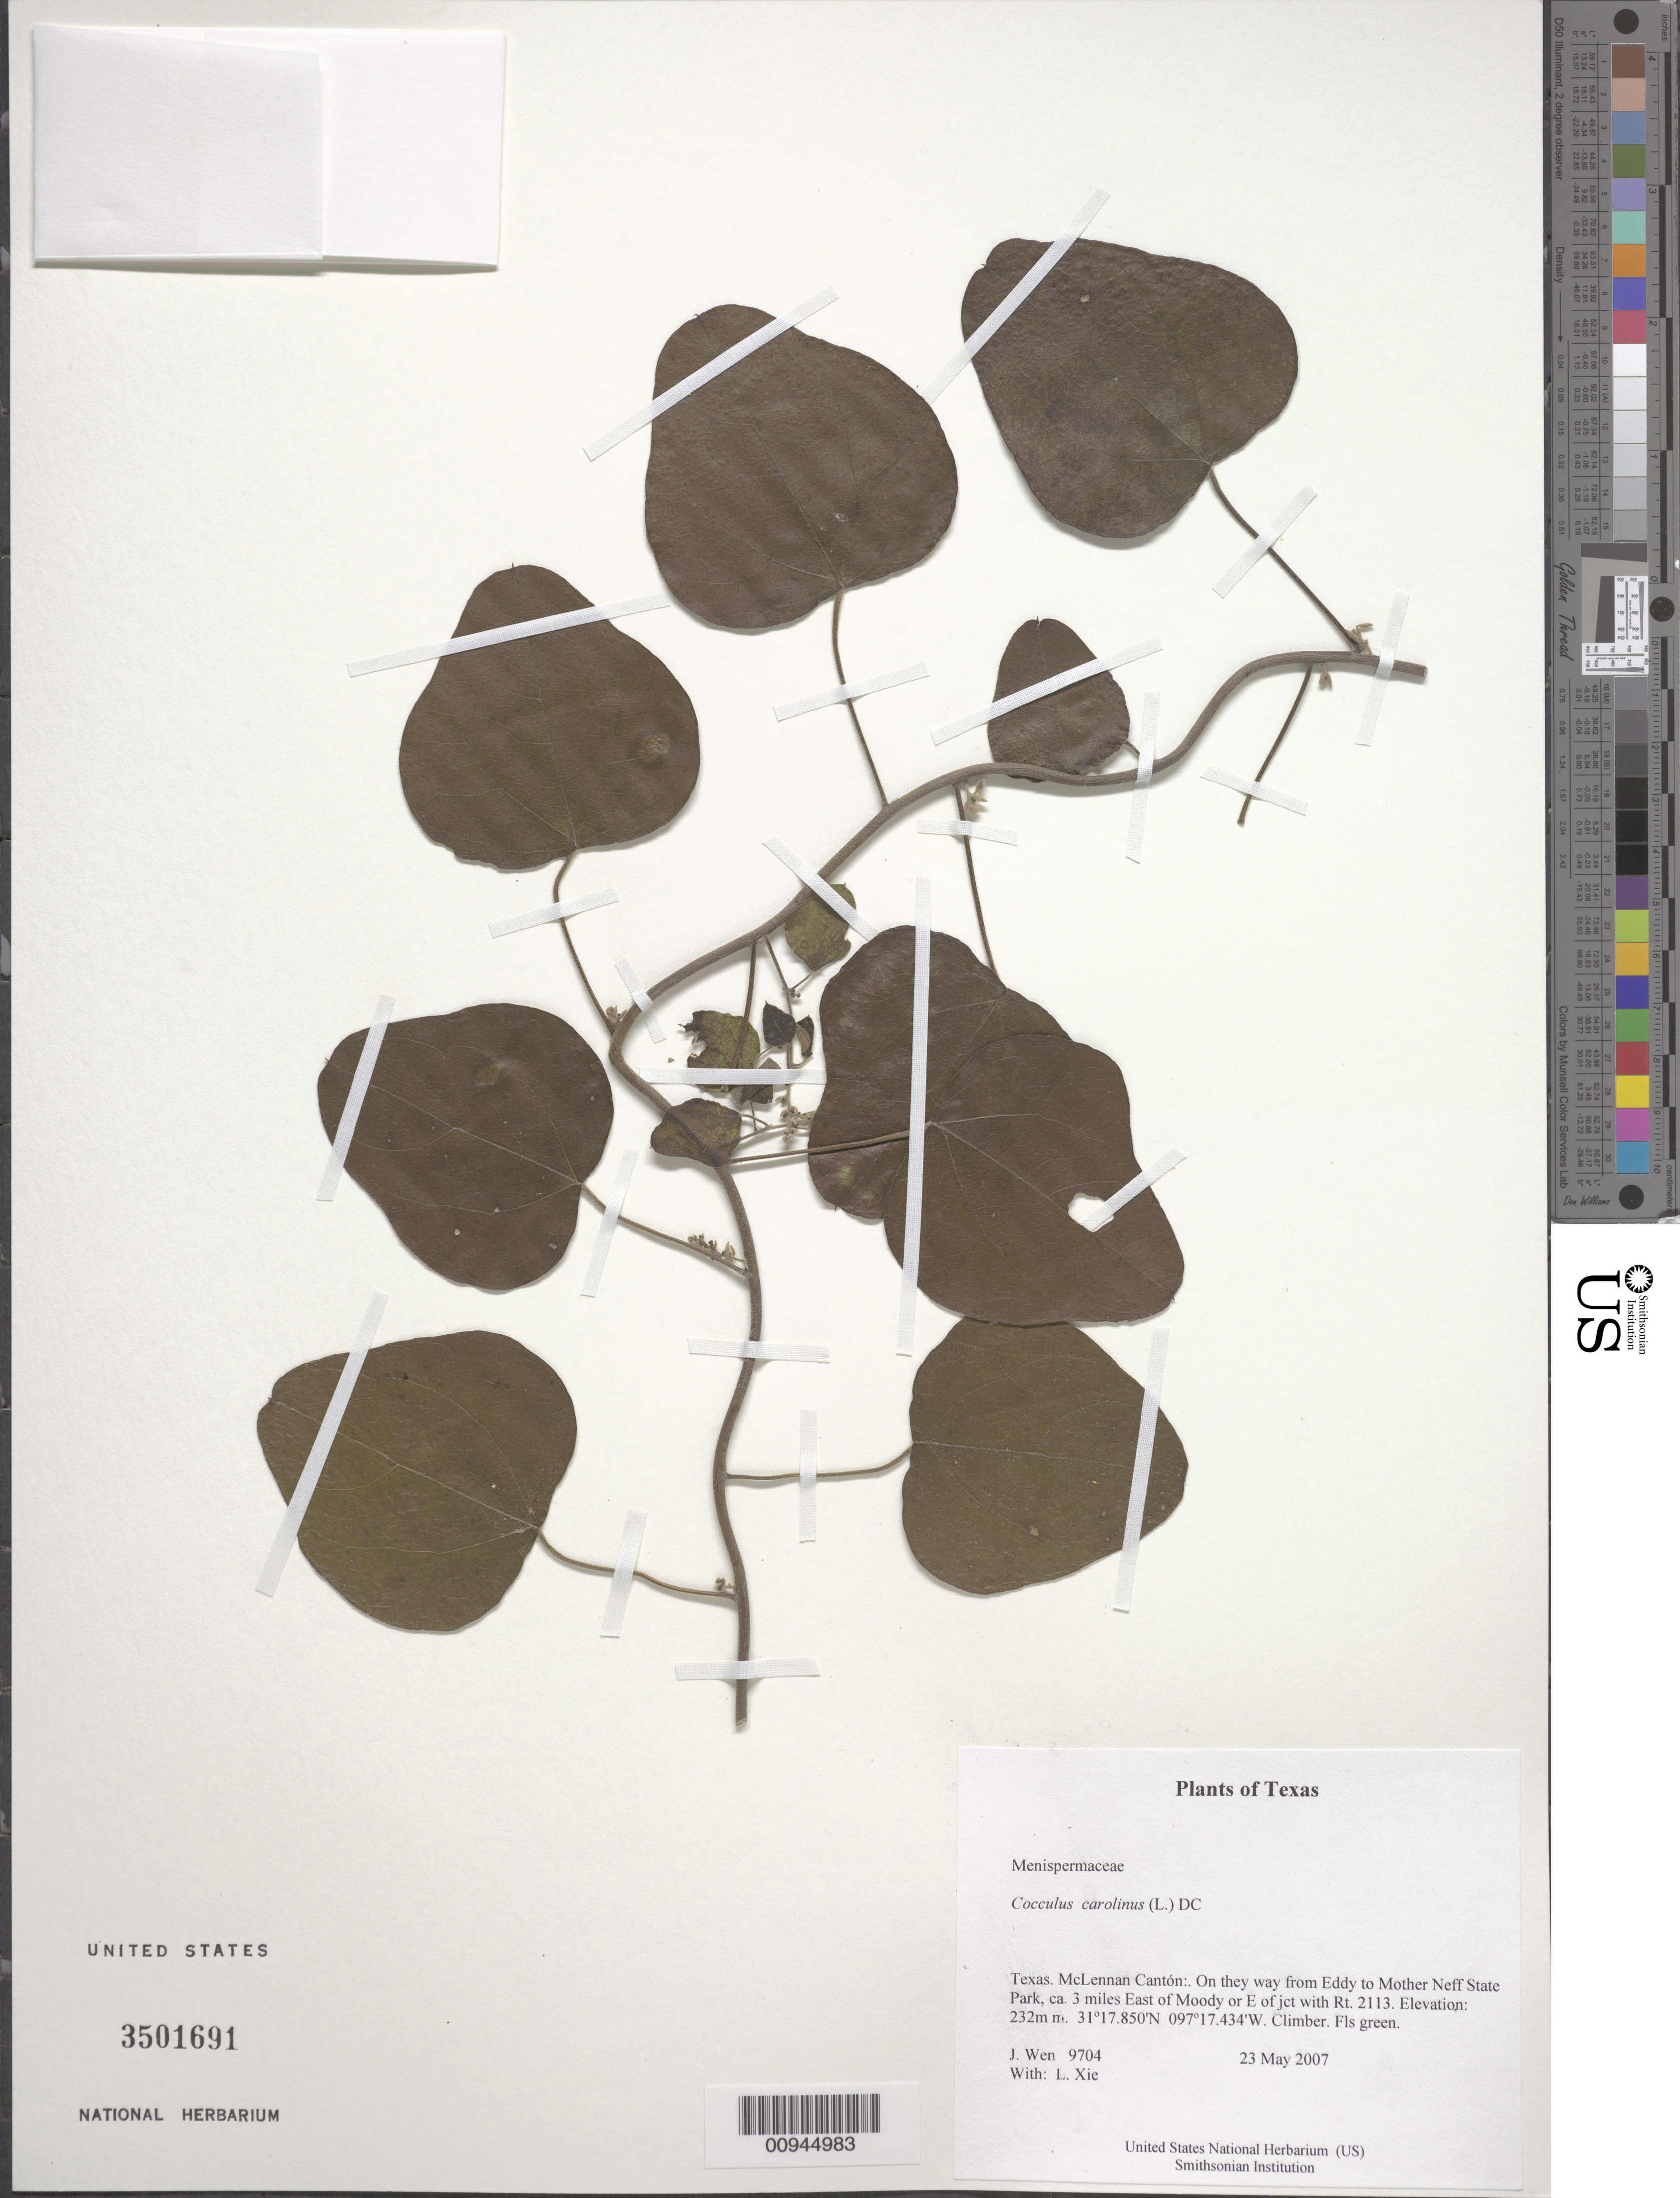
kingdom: Plantae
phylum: Tracheophyta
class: Magnoliopsida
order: Ranunculales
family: Menispermaceae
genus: Cocculus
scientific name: Cocculus carolinus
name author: (L.) DC.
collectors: J. Wen & L. Xie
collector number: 9704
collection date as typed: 23 May 2007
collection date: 2007-05-23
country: United States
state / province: Texas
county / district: McLennan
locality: On they way from Eddy to Mother Neff State Park, ca. 3 miles East of Moody or E of jct with Rt. 2113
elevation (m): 232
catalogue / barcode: US 3501691